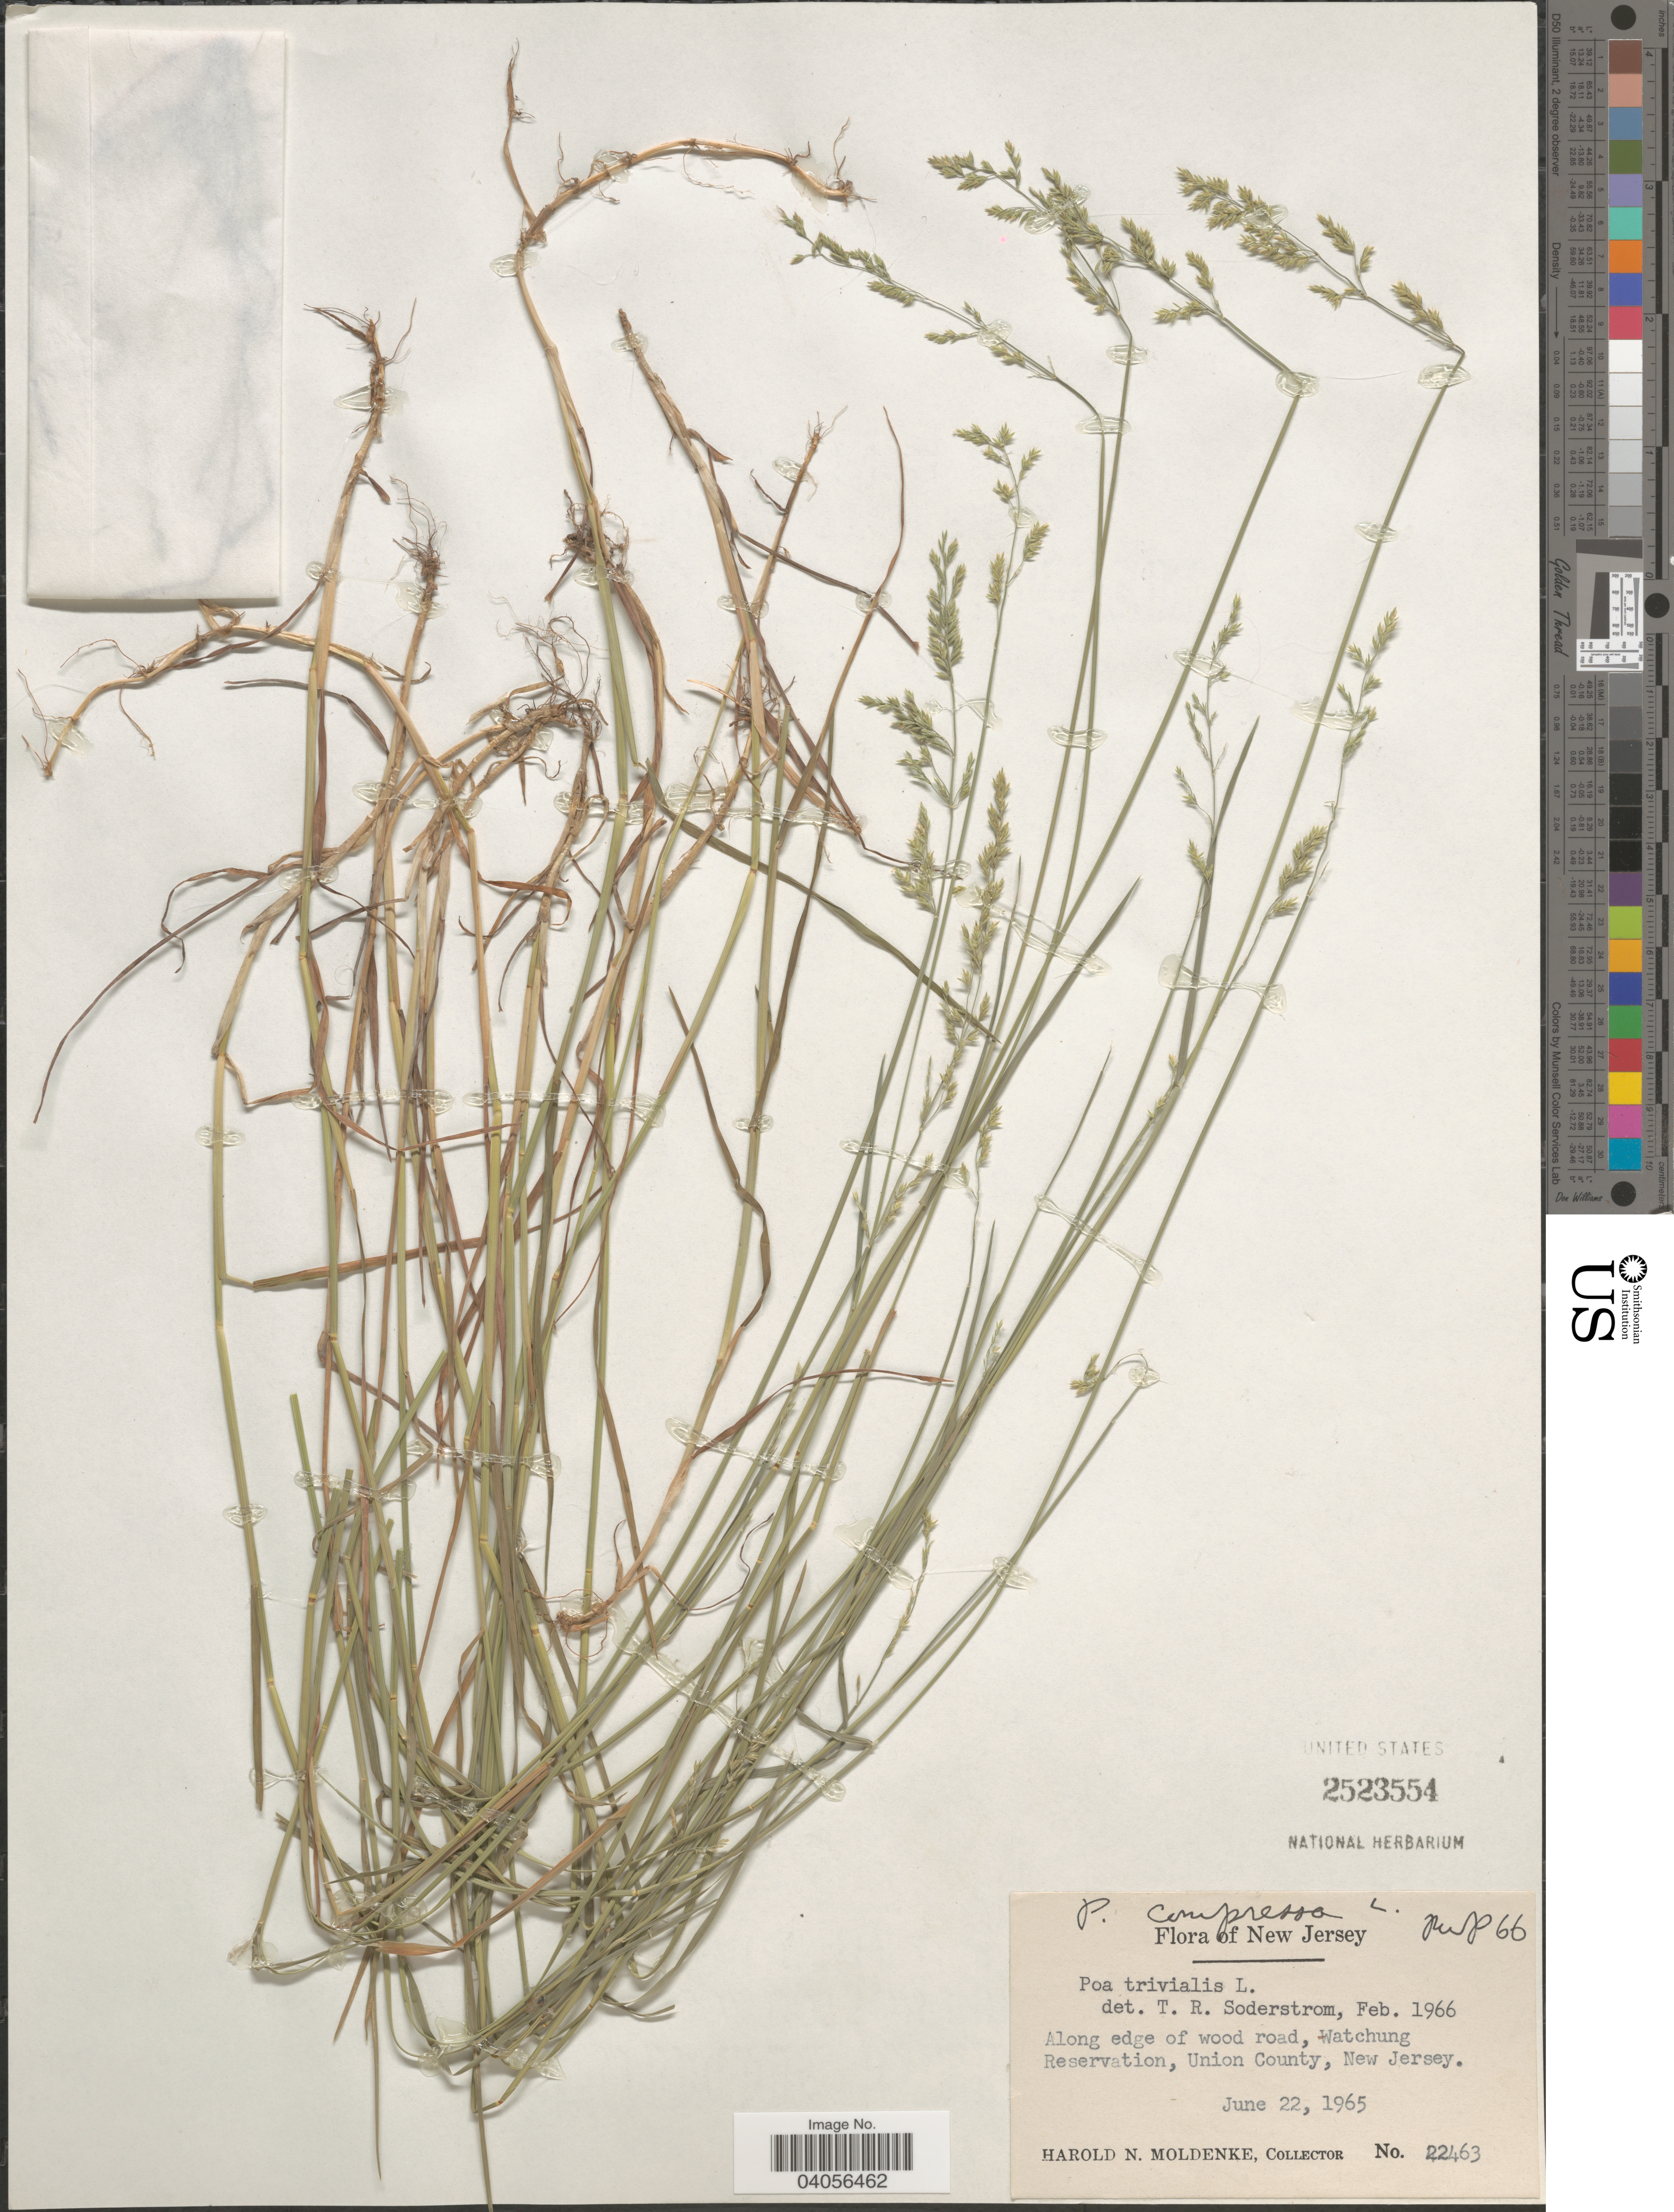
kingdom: Plantae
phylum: Tracheophyta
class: Liliopsida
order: Poales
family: Poaceae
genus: Poa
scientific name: Poa compressa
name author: L.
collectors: H. N. Moldenke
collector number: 22463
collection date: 1965-06-22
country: United States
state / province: New Jersey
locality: Watchung Reservation, Union County.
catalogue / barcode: US 2523554